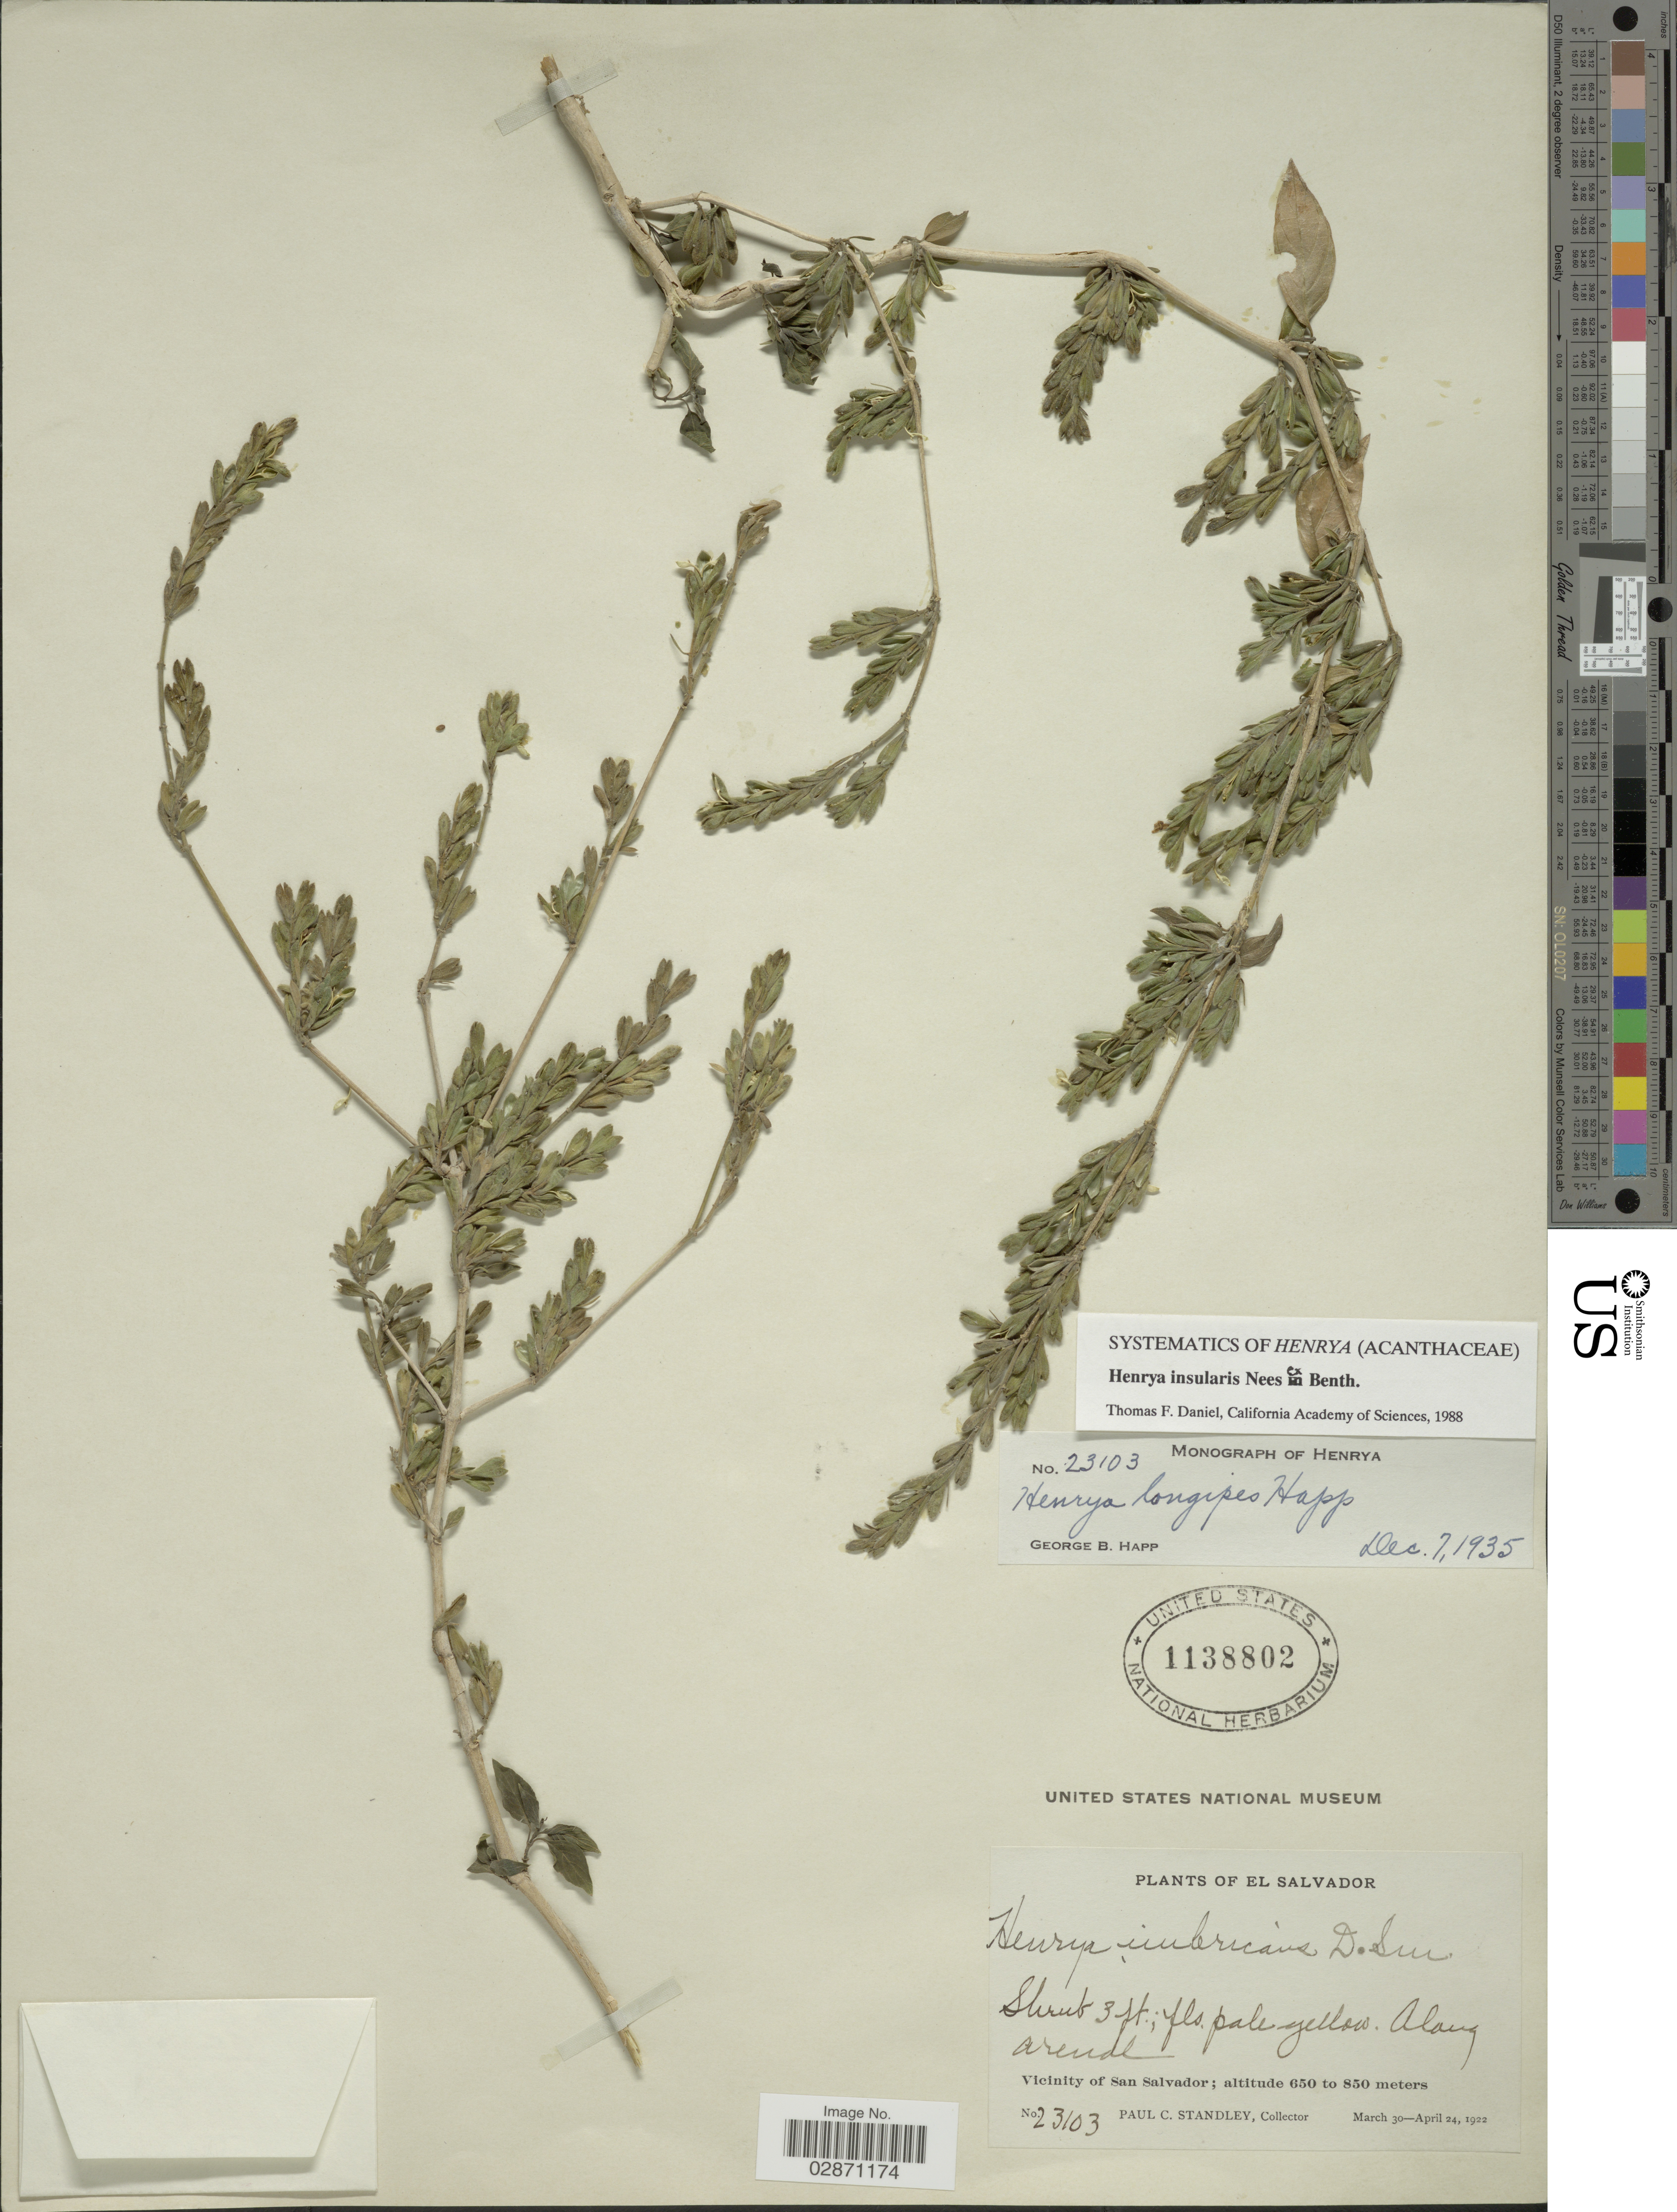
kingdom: Plantae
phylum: Tracheophyta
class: Magnoliopsida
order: Lamiales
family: Acanthaceae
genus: Henrya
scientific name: Henrya insularis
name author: Nees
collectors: P. C. Standley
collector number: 23103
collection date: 1922-03-30/1922-04-24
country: El Salvador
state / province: San Salvador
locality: Vicinity of San Salvador.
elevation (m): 650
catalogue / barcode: US 1138802